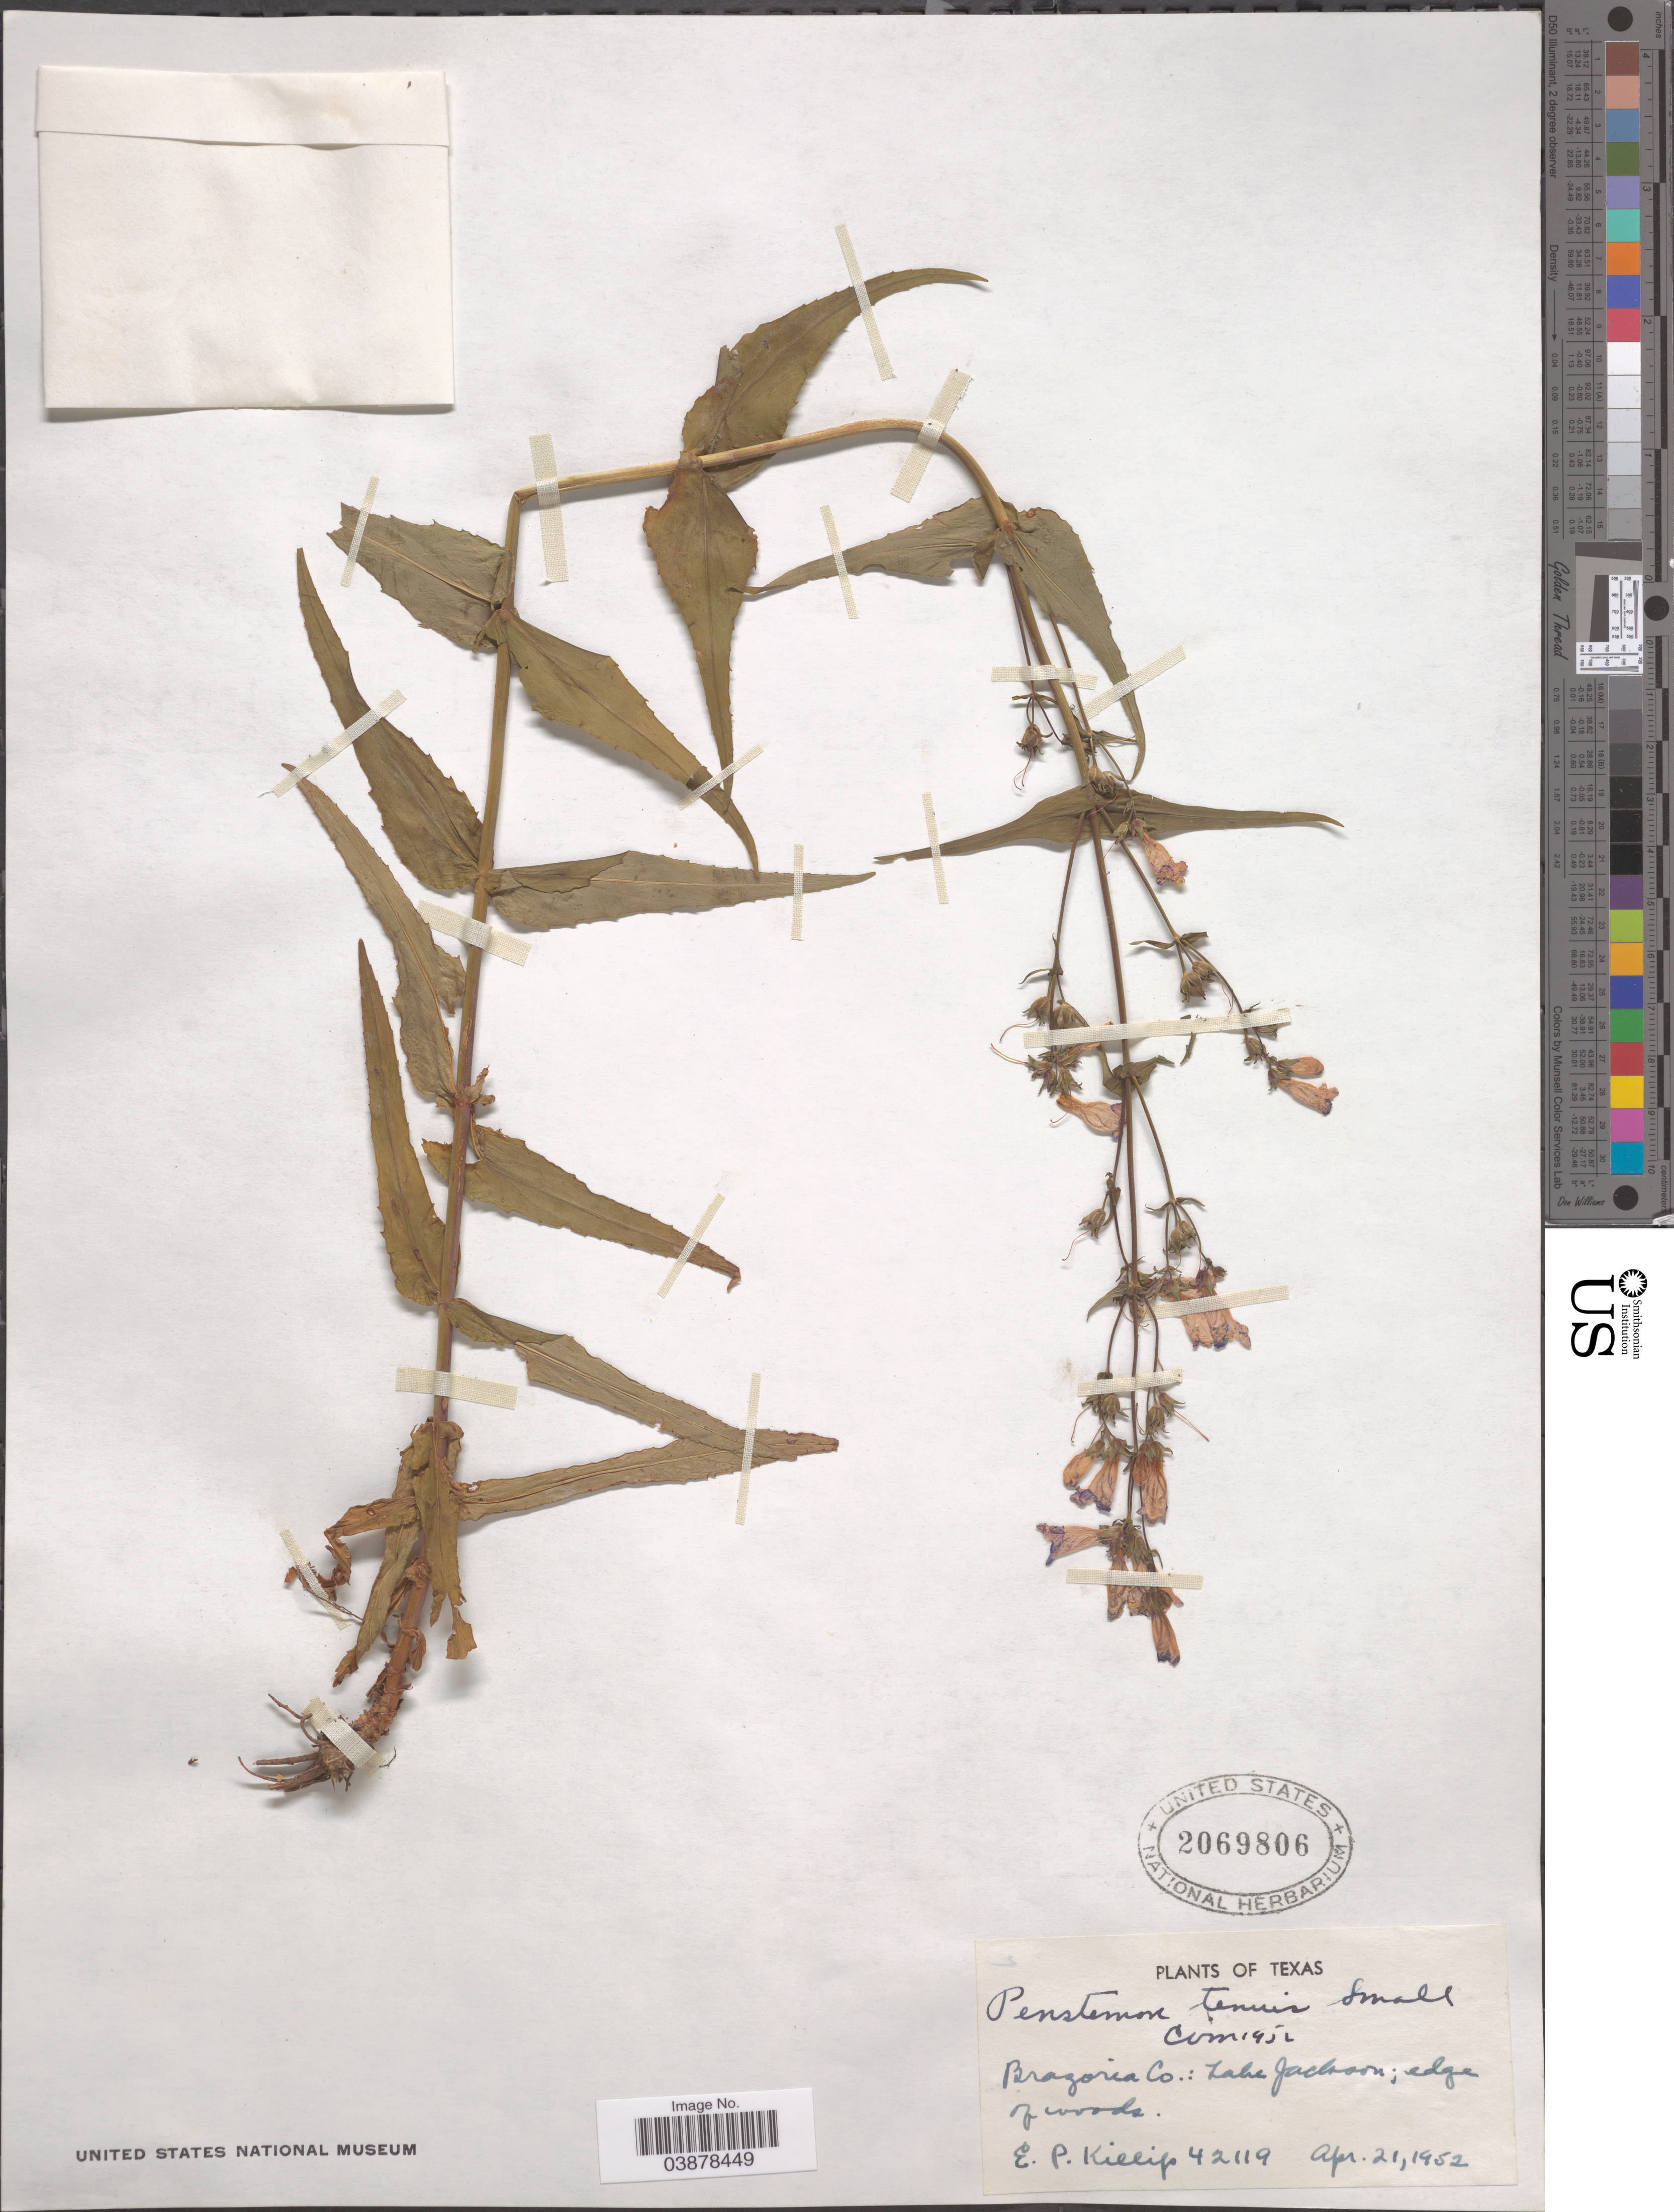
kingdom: Plantae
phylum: Tracheophyta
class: Magnoliopsida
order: Lamiales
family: Plantaginaceae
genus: Penstemon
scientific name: Penstemon tenuis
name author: Small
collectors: E. P. Killip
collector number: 42119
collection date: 1952-04-21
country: United States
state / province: Texas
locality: Brazoria Co.: Lake Jackson; edge of woods.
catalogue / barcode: US 2069806